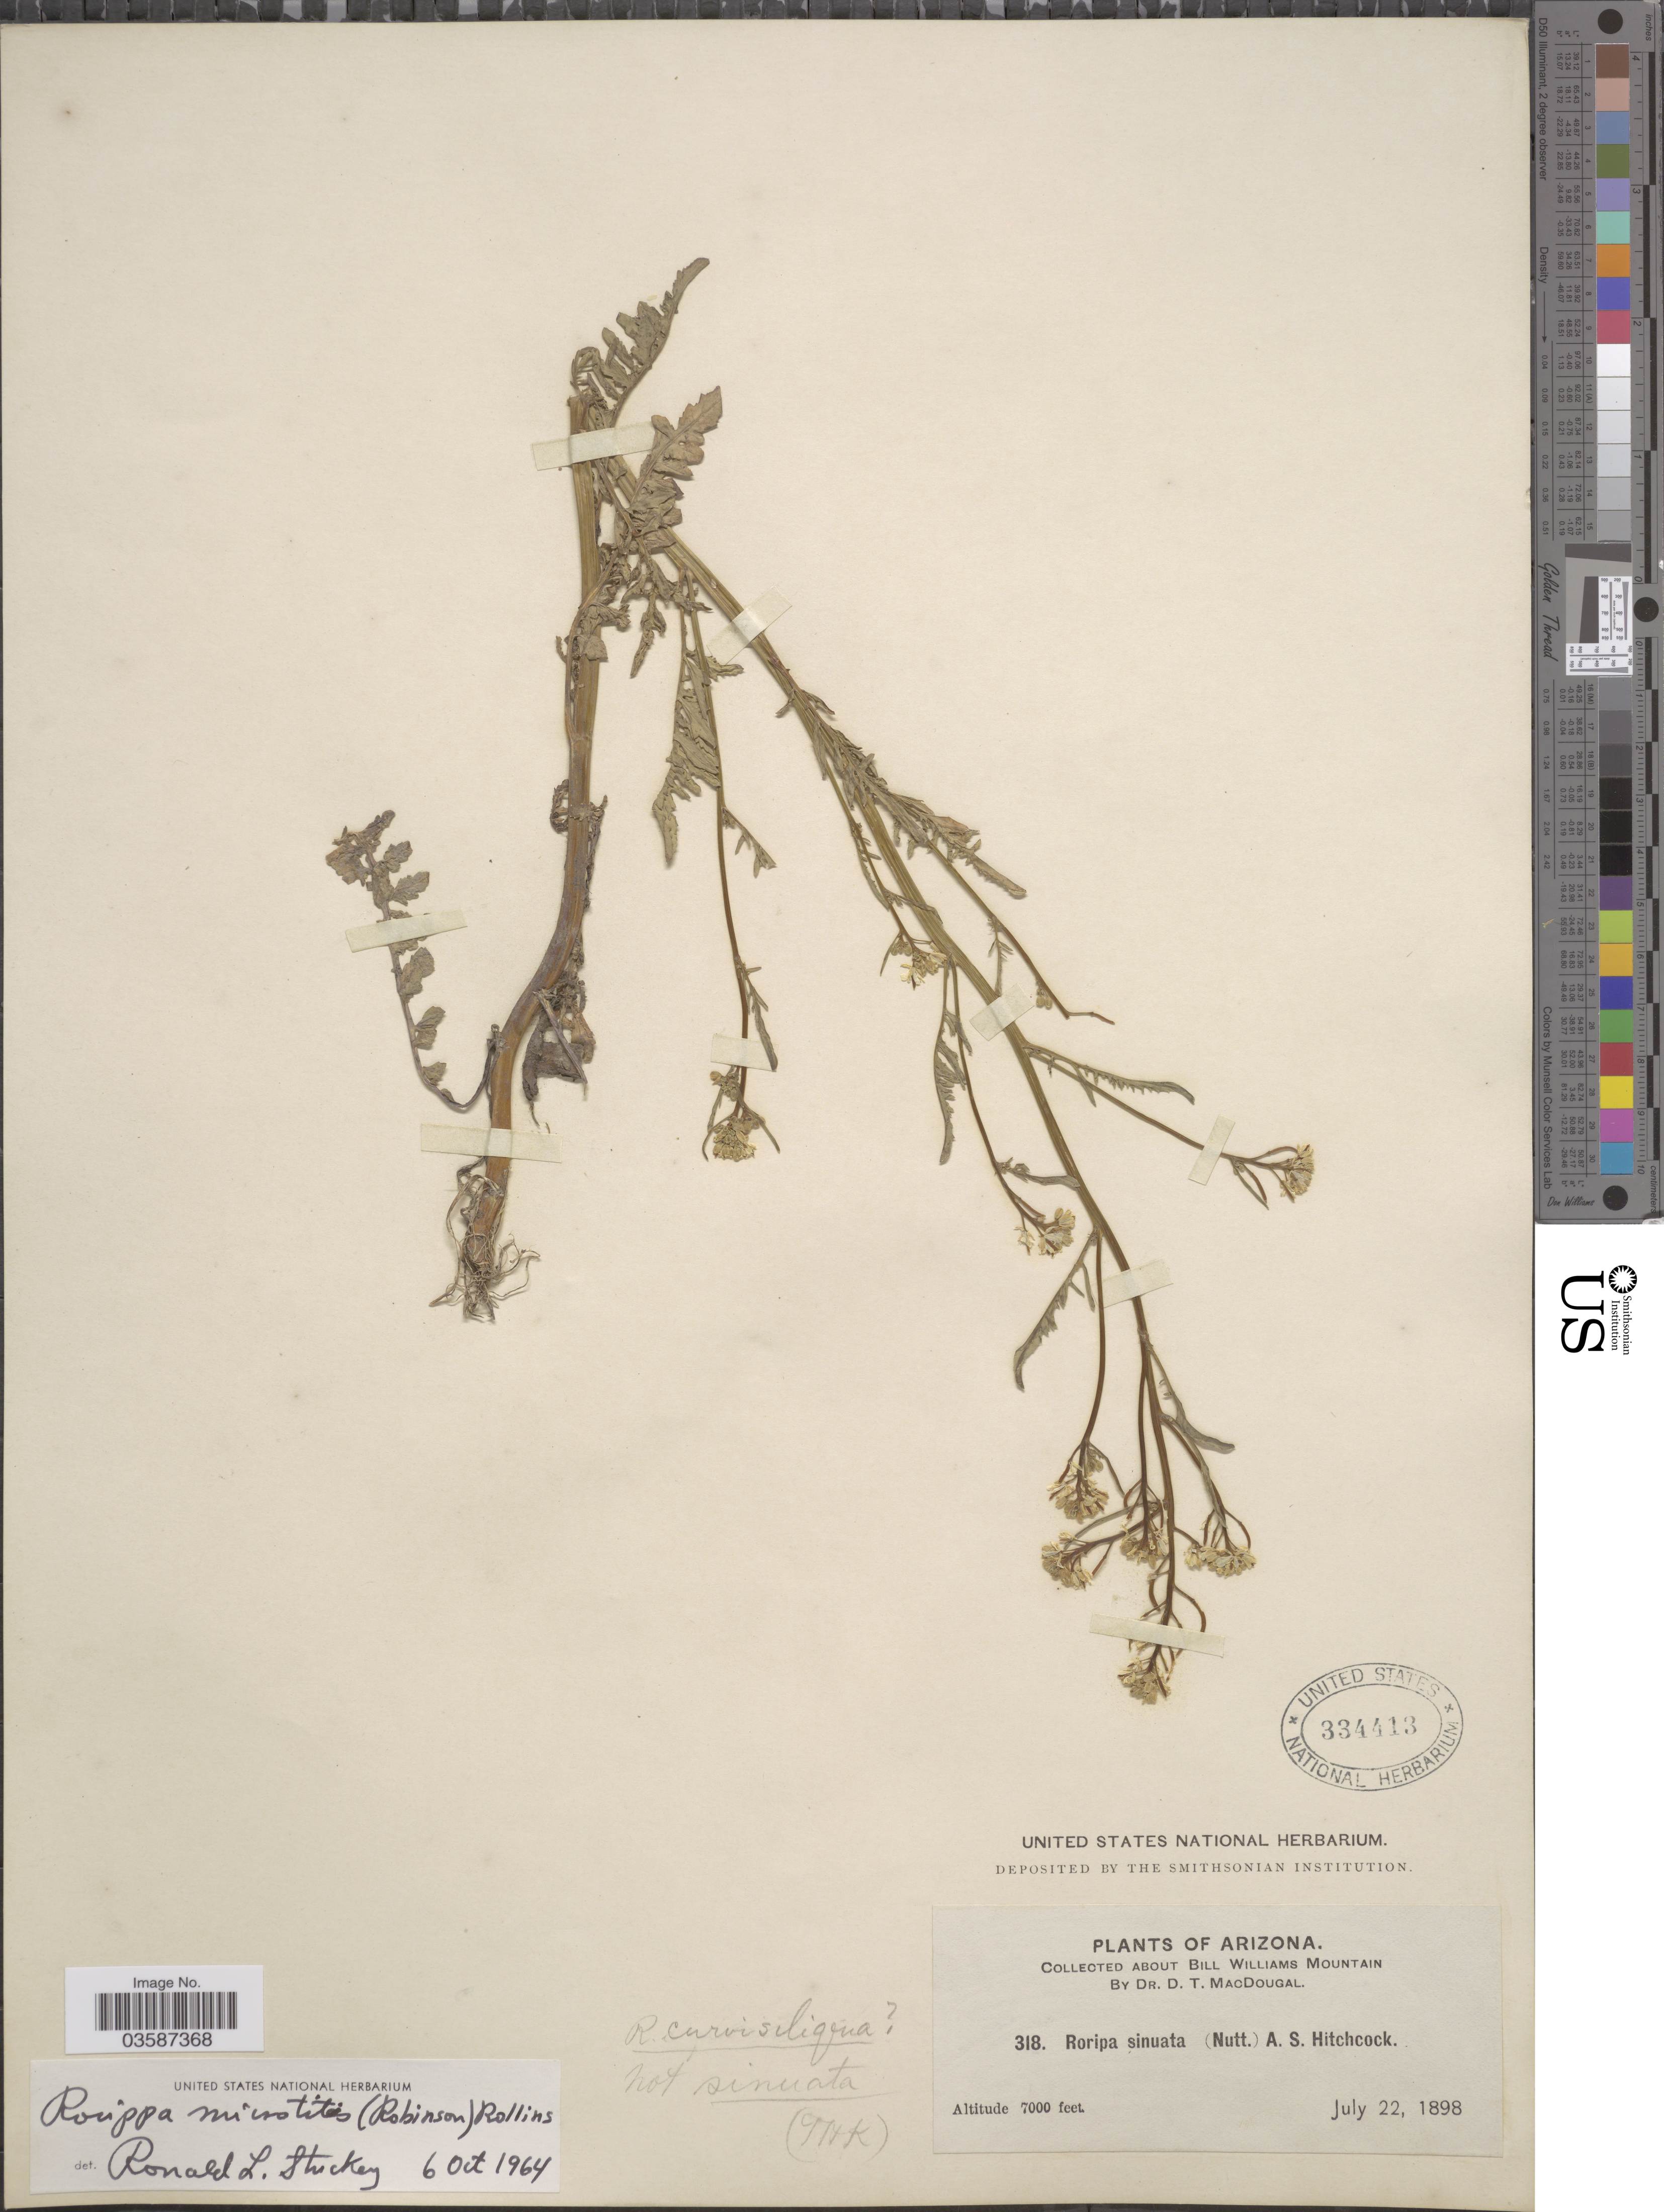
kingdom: Plantae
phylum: Tracheophyta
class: Magnoliopsida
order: Brassicales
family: Brassicaceae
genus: Rorippa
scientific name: Rorippa microtitis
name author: (B.L. Rob.) Rollins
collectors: D. T. MacDougal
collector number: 318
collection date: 1898-07-22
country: United States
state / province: Arizona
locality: Collected about Bill Williams Mountain.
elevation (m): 2134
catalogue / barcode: US 334413